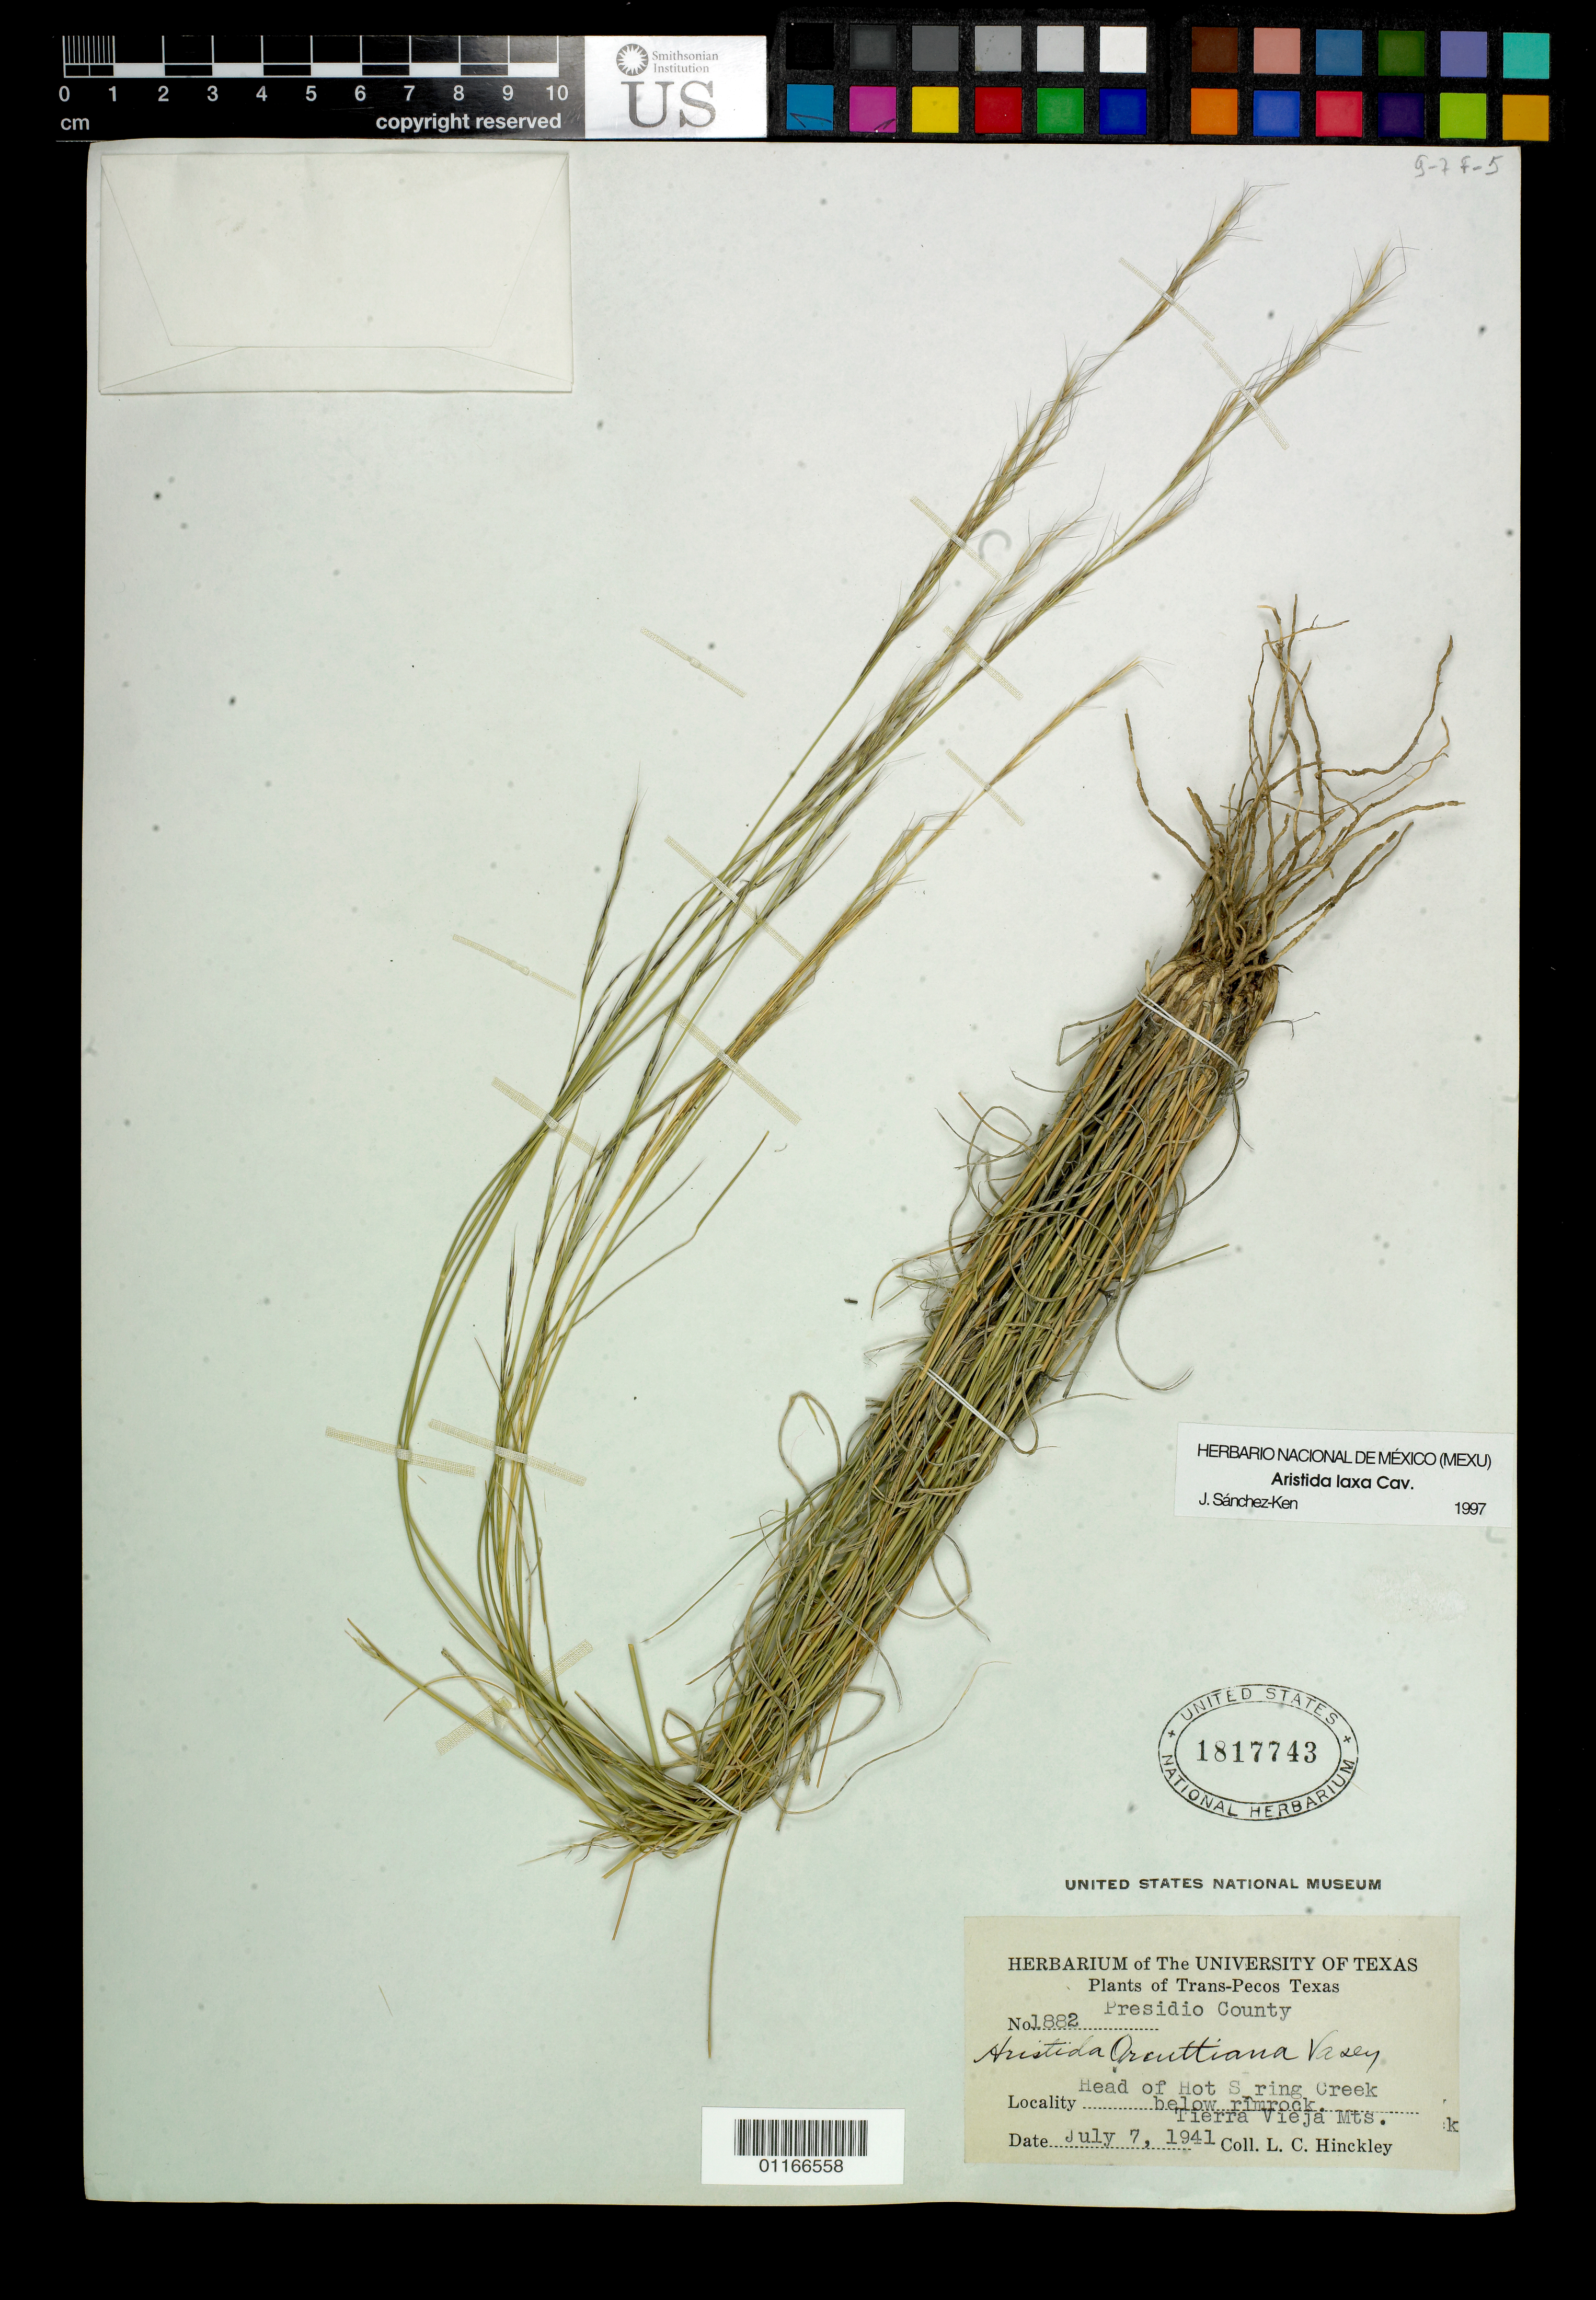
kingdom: Plantae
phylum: Tracheophyta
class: Liliopsida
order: Poales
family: Poaceae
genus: Aristida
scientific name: Aristida laxa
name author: Cav.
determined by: Sánchez-Ken, J. G.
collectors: L. Hinckley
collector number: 1882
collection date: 1941-07-07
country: United States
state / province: Texas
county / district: Presidio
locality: Head of Hot Spring Creek below rimrock, Tierra Vieja Mts.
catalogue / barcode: US 1817743